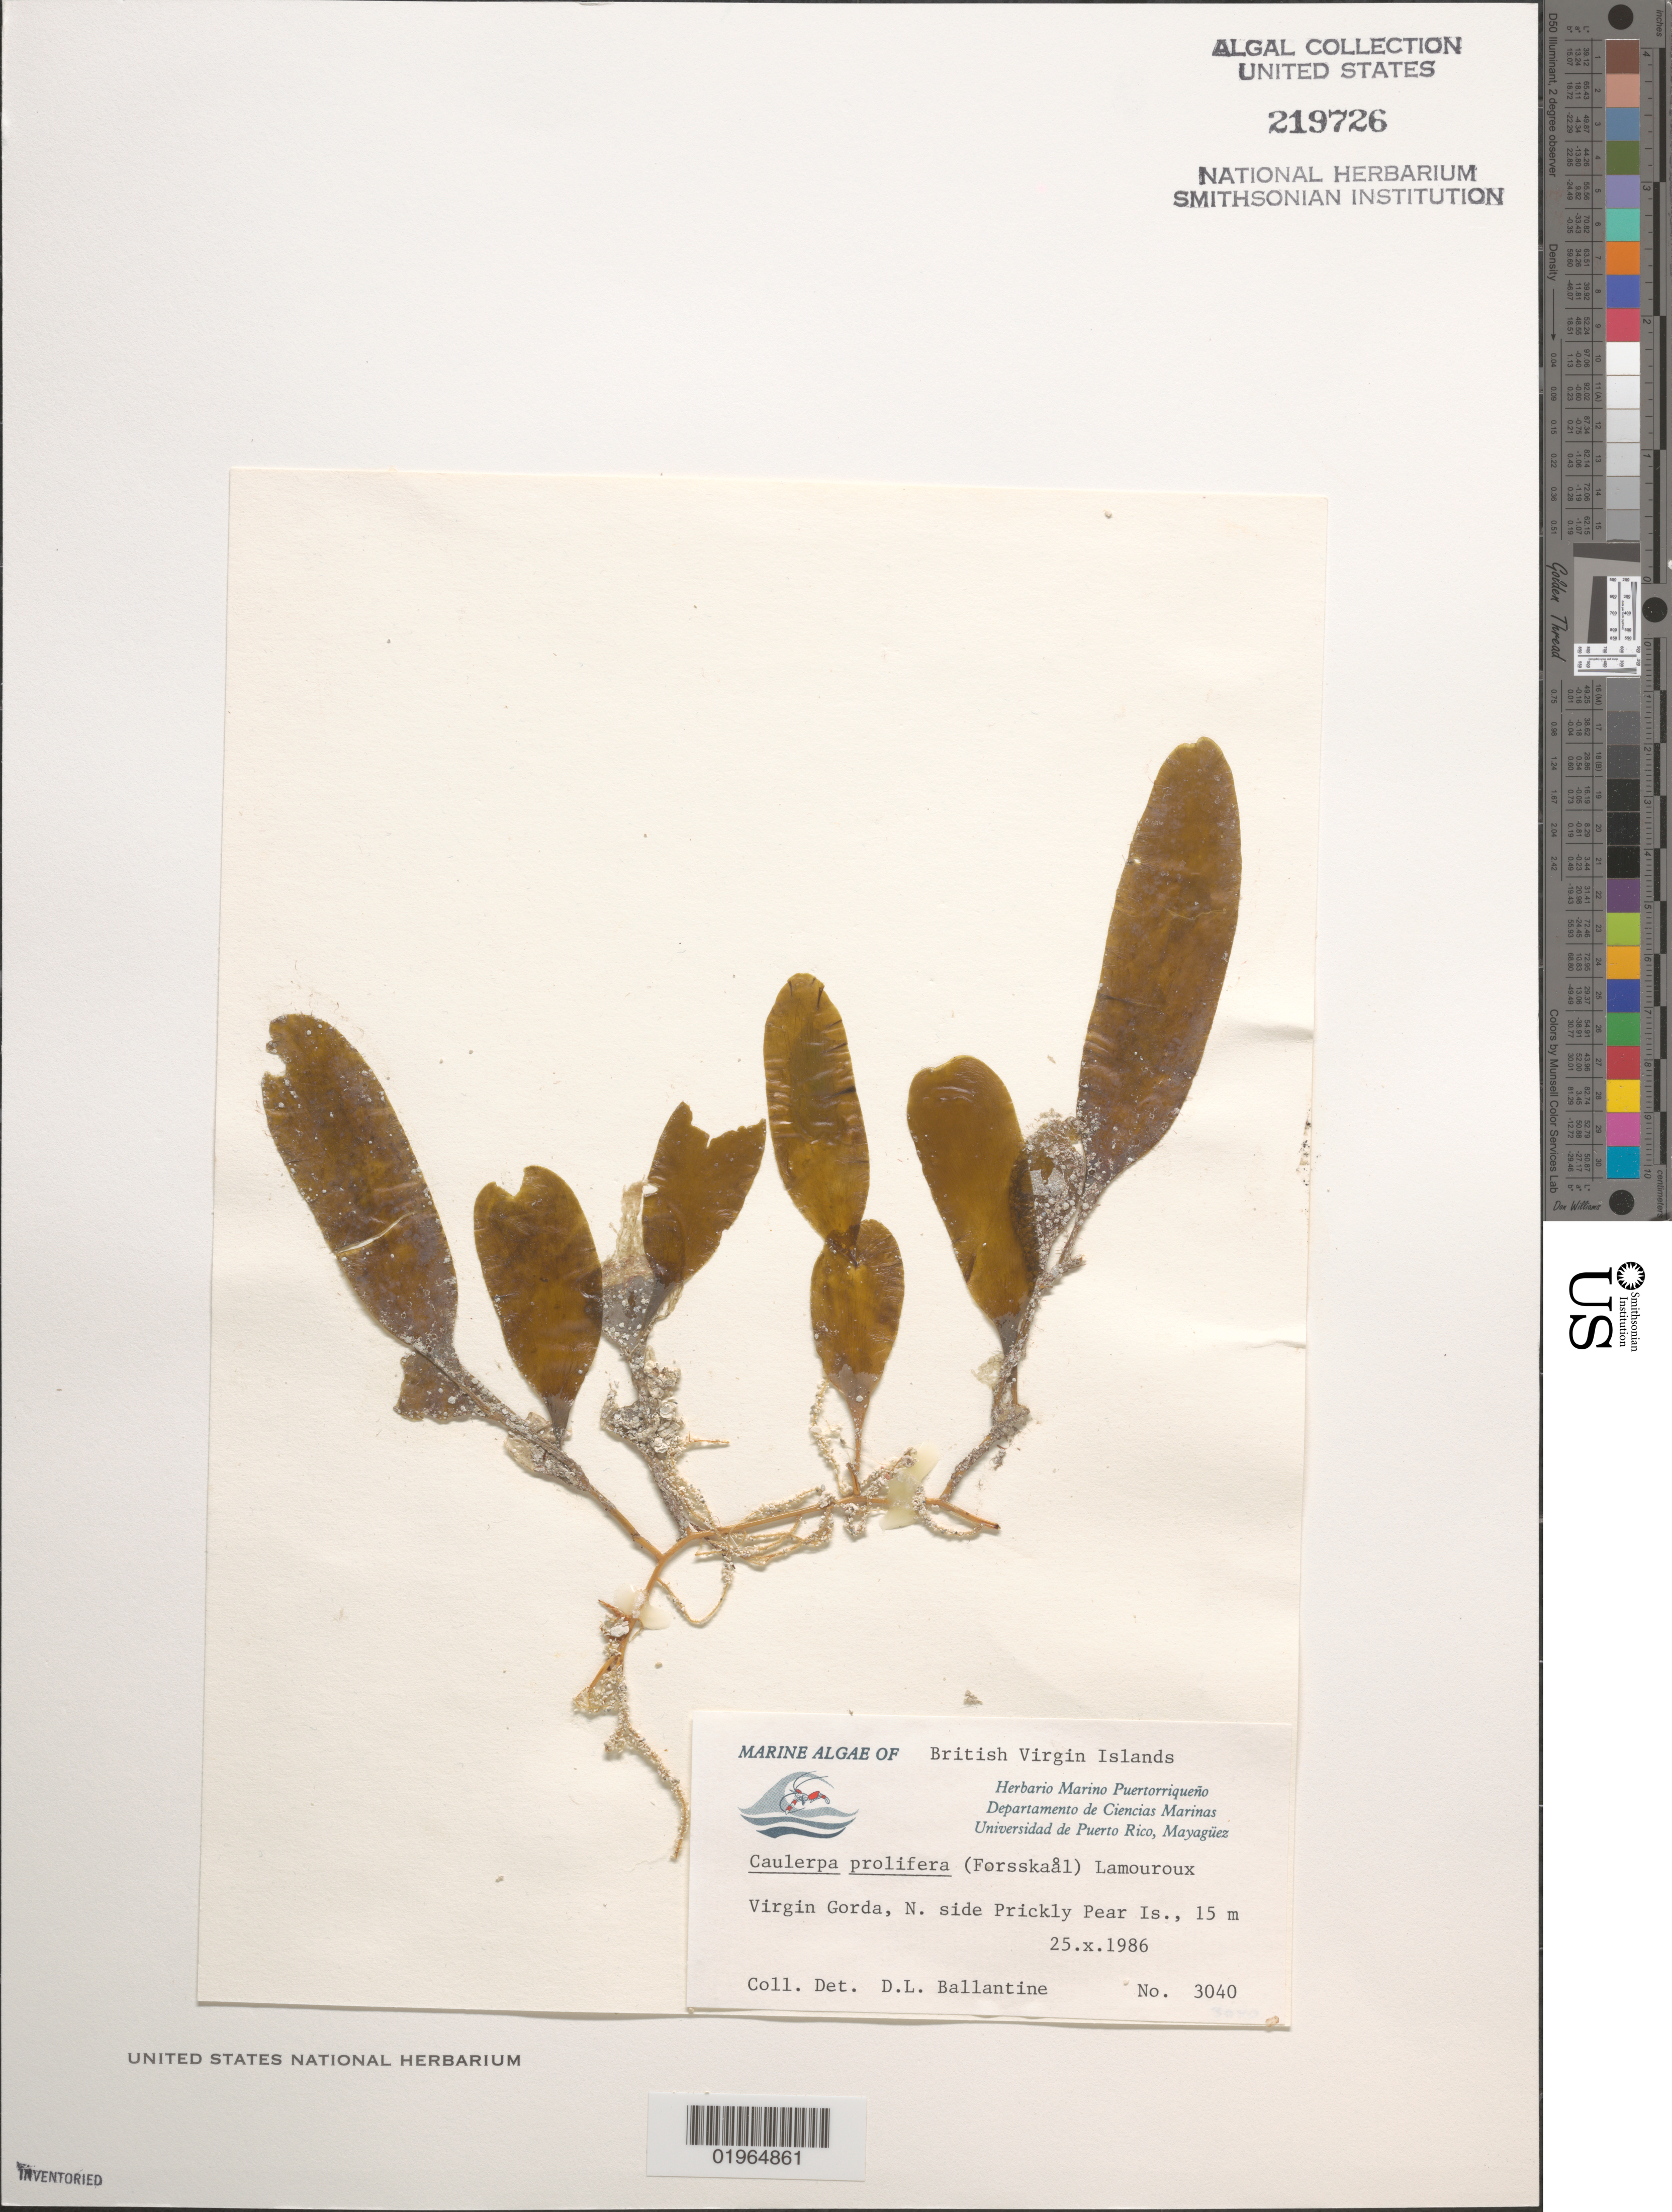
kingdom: Plantae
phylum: Chlorophyta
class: Ulvophyceae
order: Bryopsidales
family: Caulerpaceae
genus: Caulerpa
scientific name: Caulerpa prolifera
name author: (Forssk.) J.V.Lamouroux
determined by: Ballantine, D. L.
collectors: D.L. Ballantine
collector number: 3040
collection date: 1986-10-25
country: British Virgin Islands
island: Virgin Gorda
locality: N. side Prickly Pear Island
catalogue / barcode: US 219726